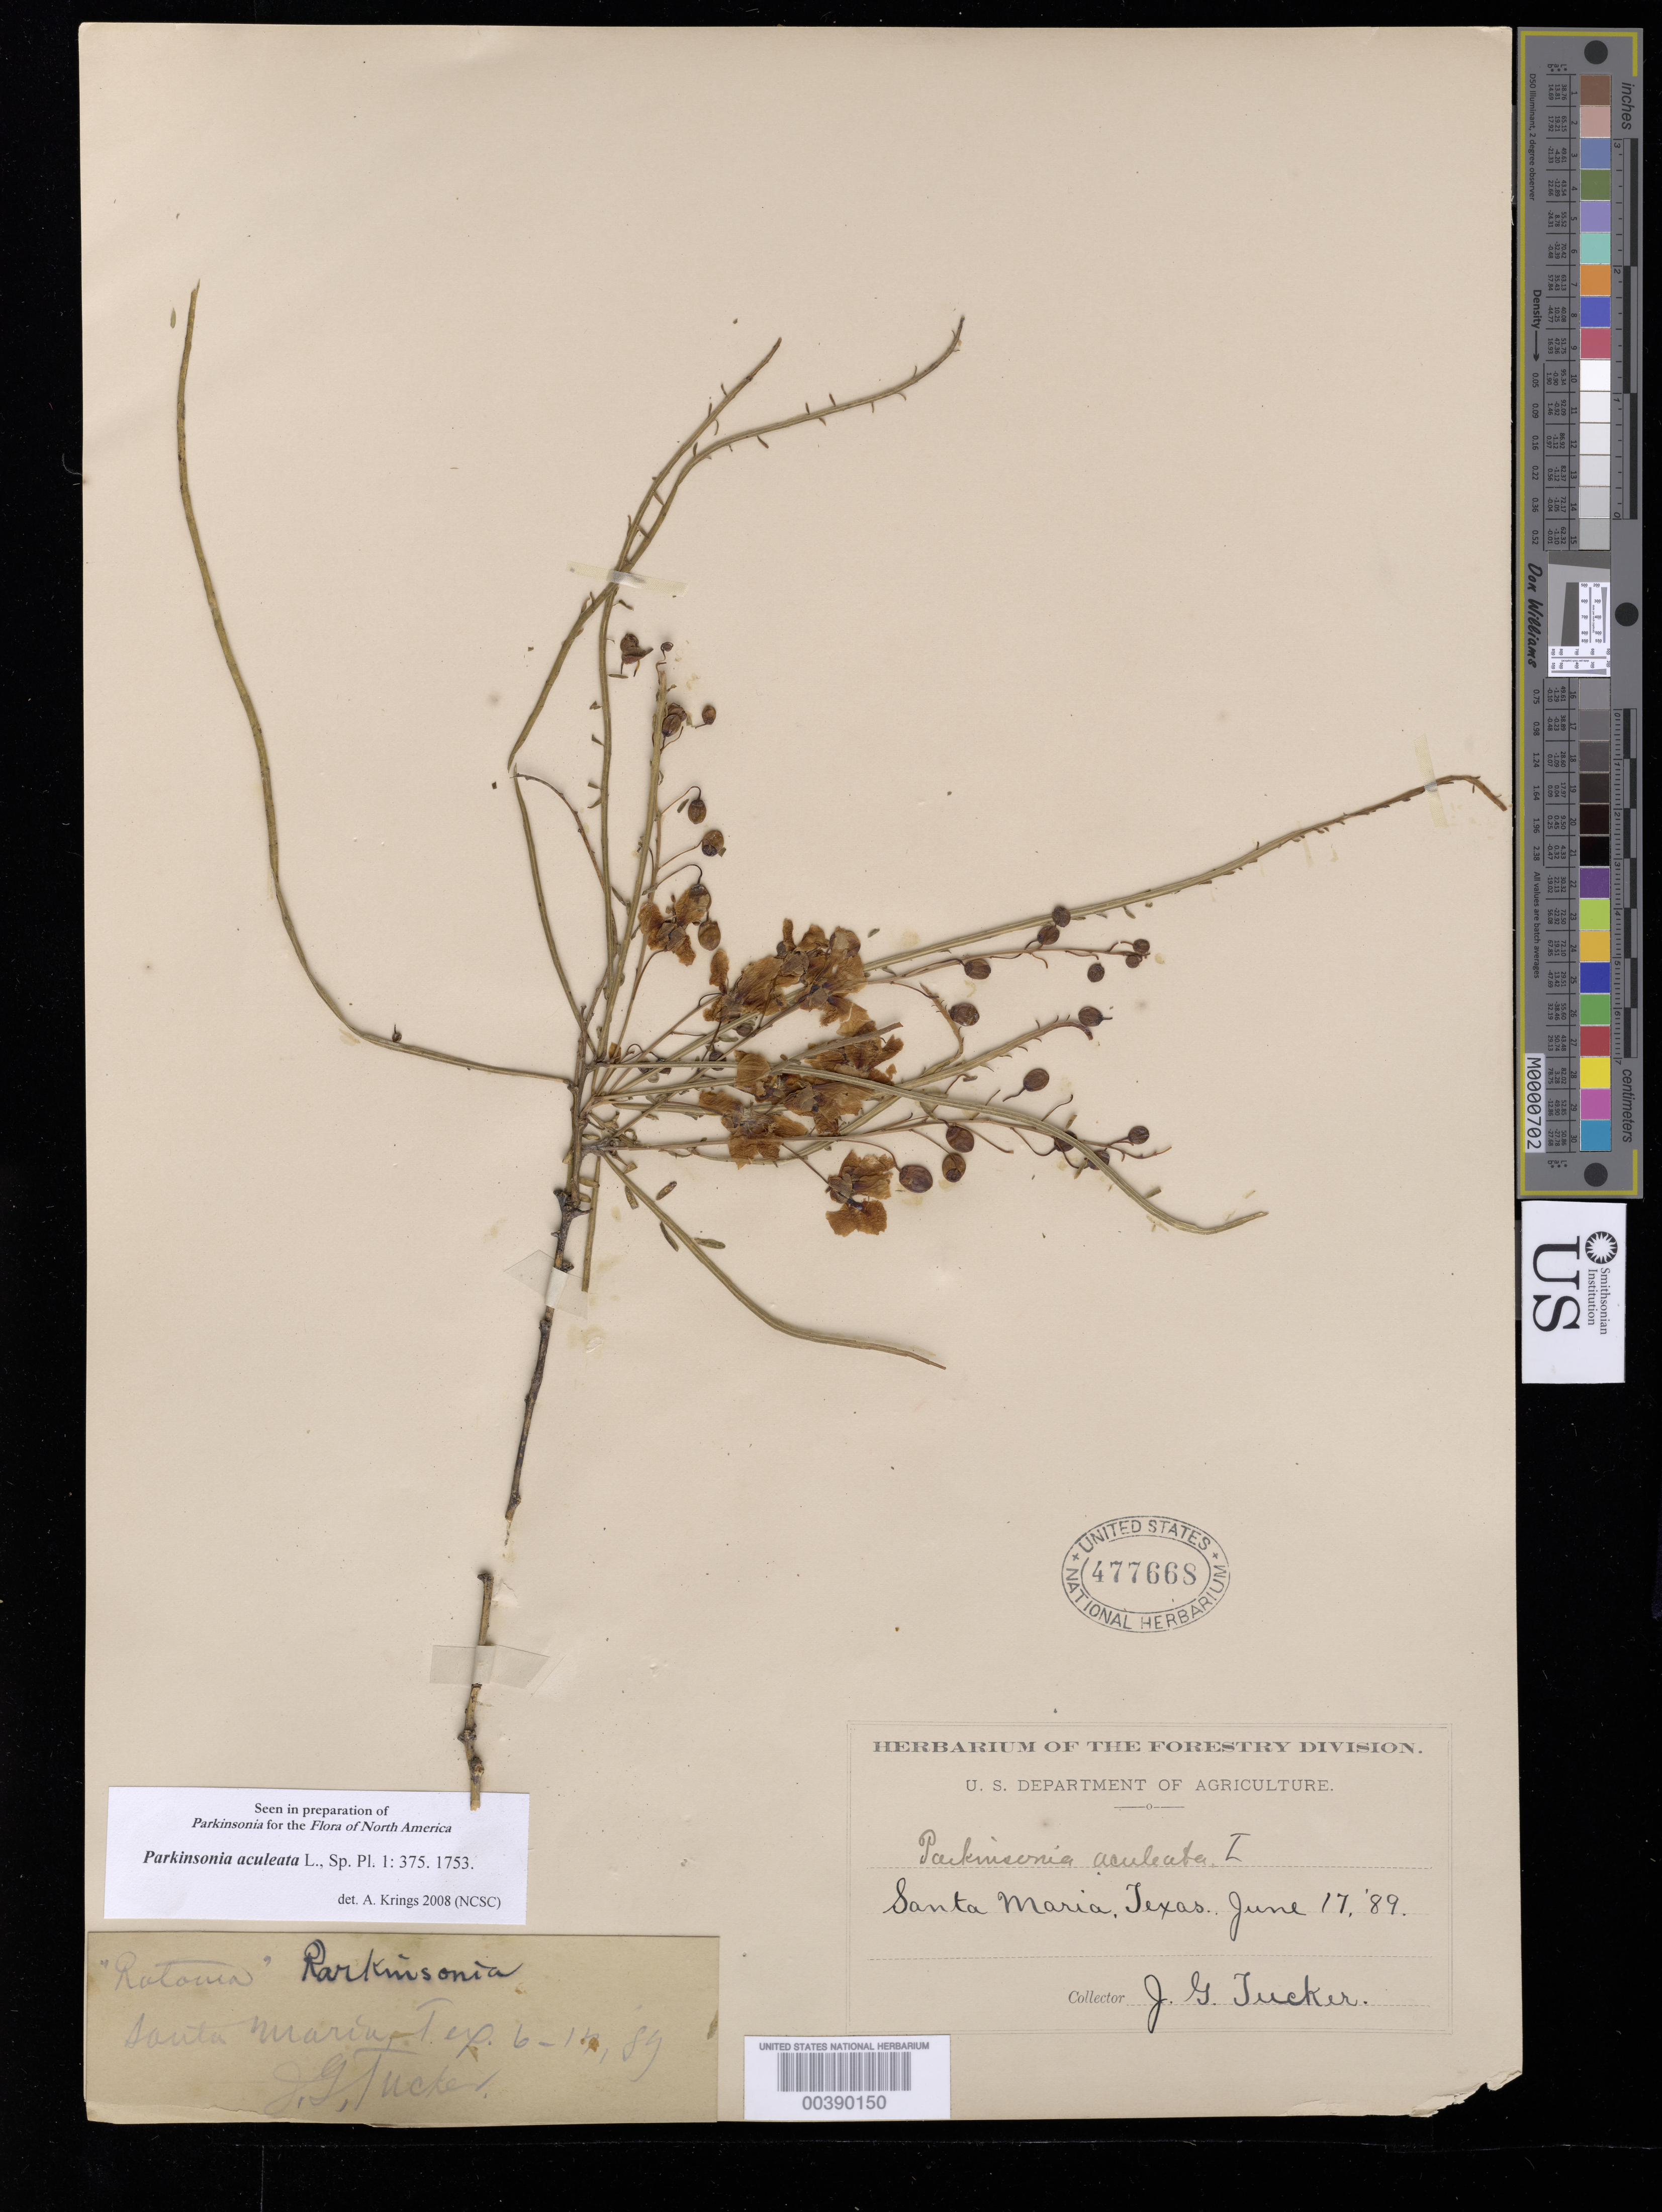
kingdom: Plantae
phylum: Tracheophyta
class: Magnoliopsida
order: Fabales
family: Fabaceae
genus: Parkinsonia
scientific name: Parkinsonia aculeata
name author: L.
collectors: J. G. Tucker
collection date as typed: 17 Jun 1889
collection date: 1889-06-17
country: United States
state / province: Texas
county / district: Cameron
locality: Santa maria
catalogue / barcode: US 477668